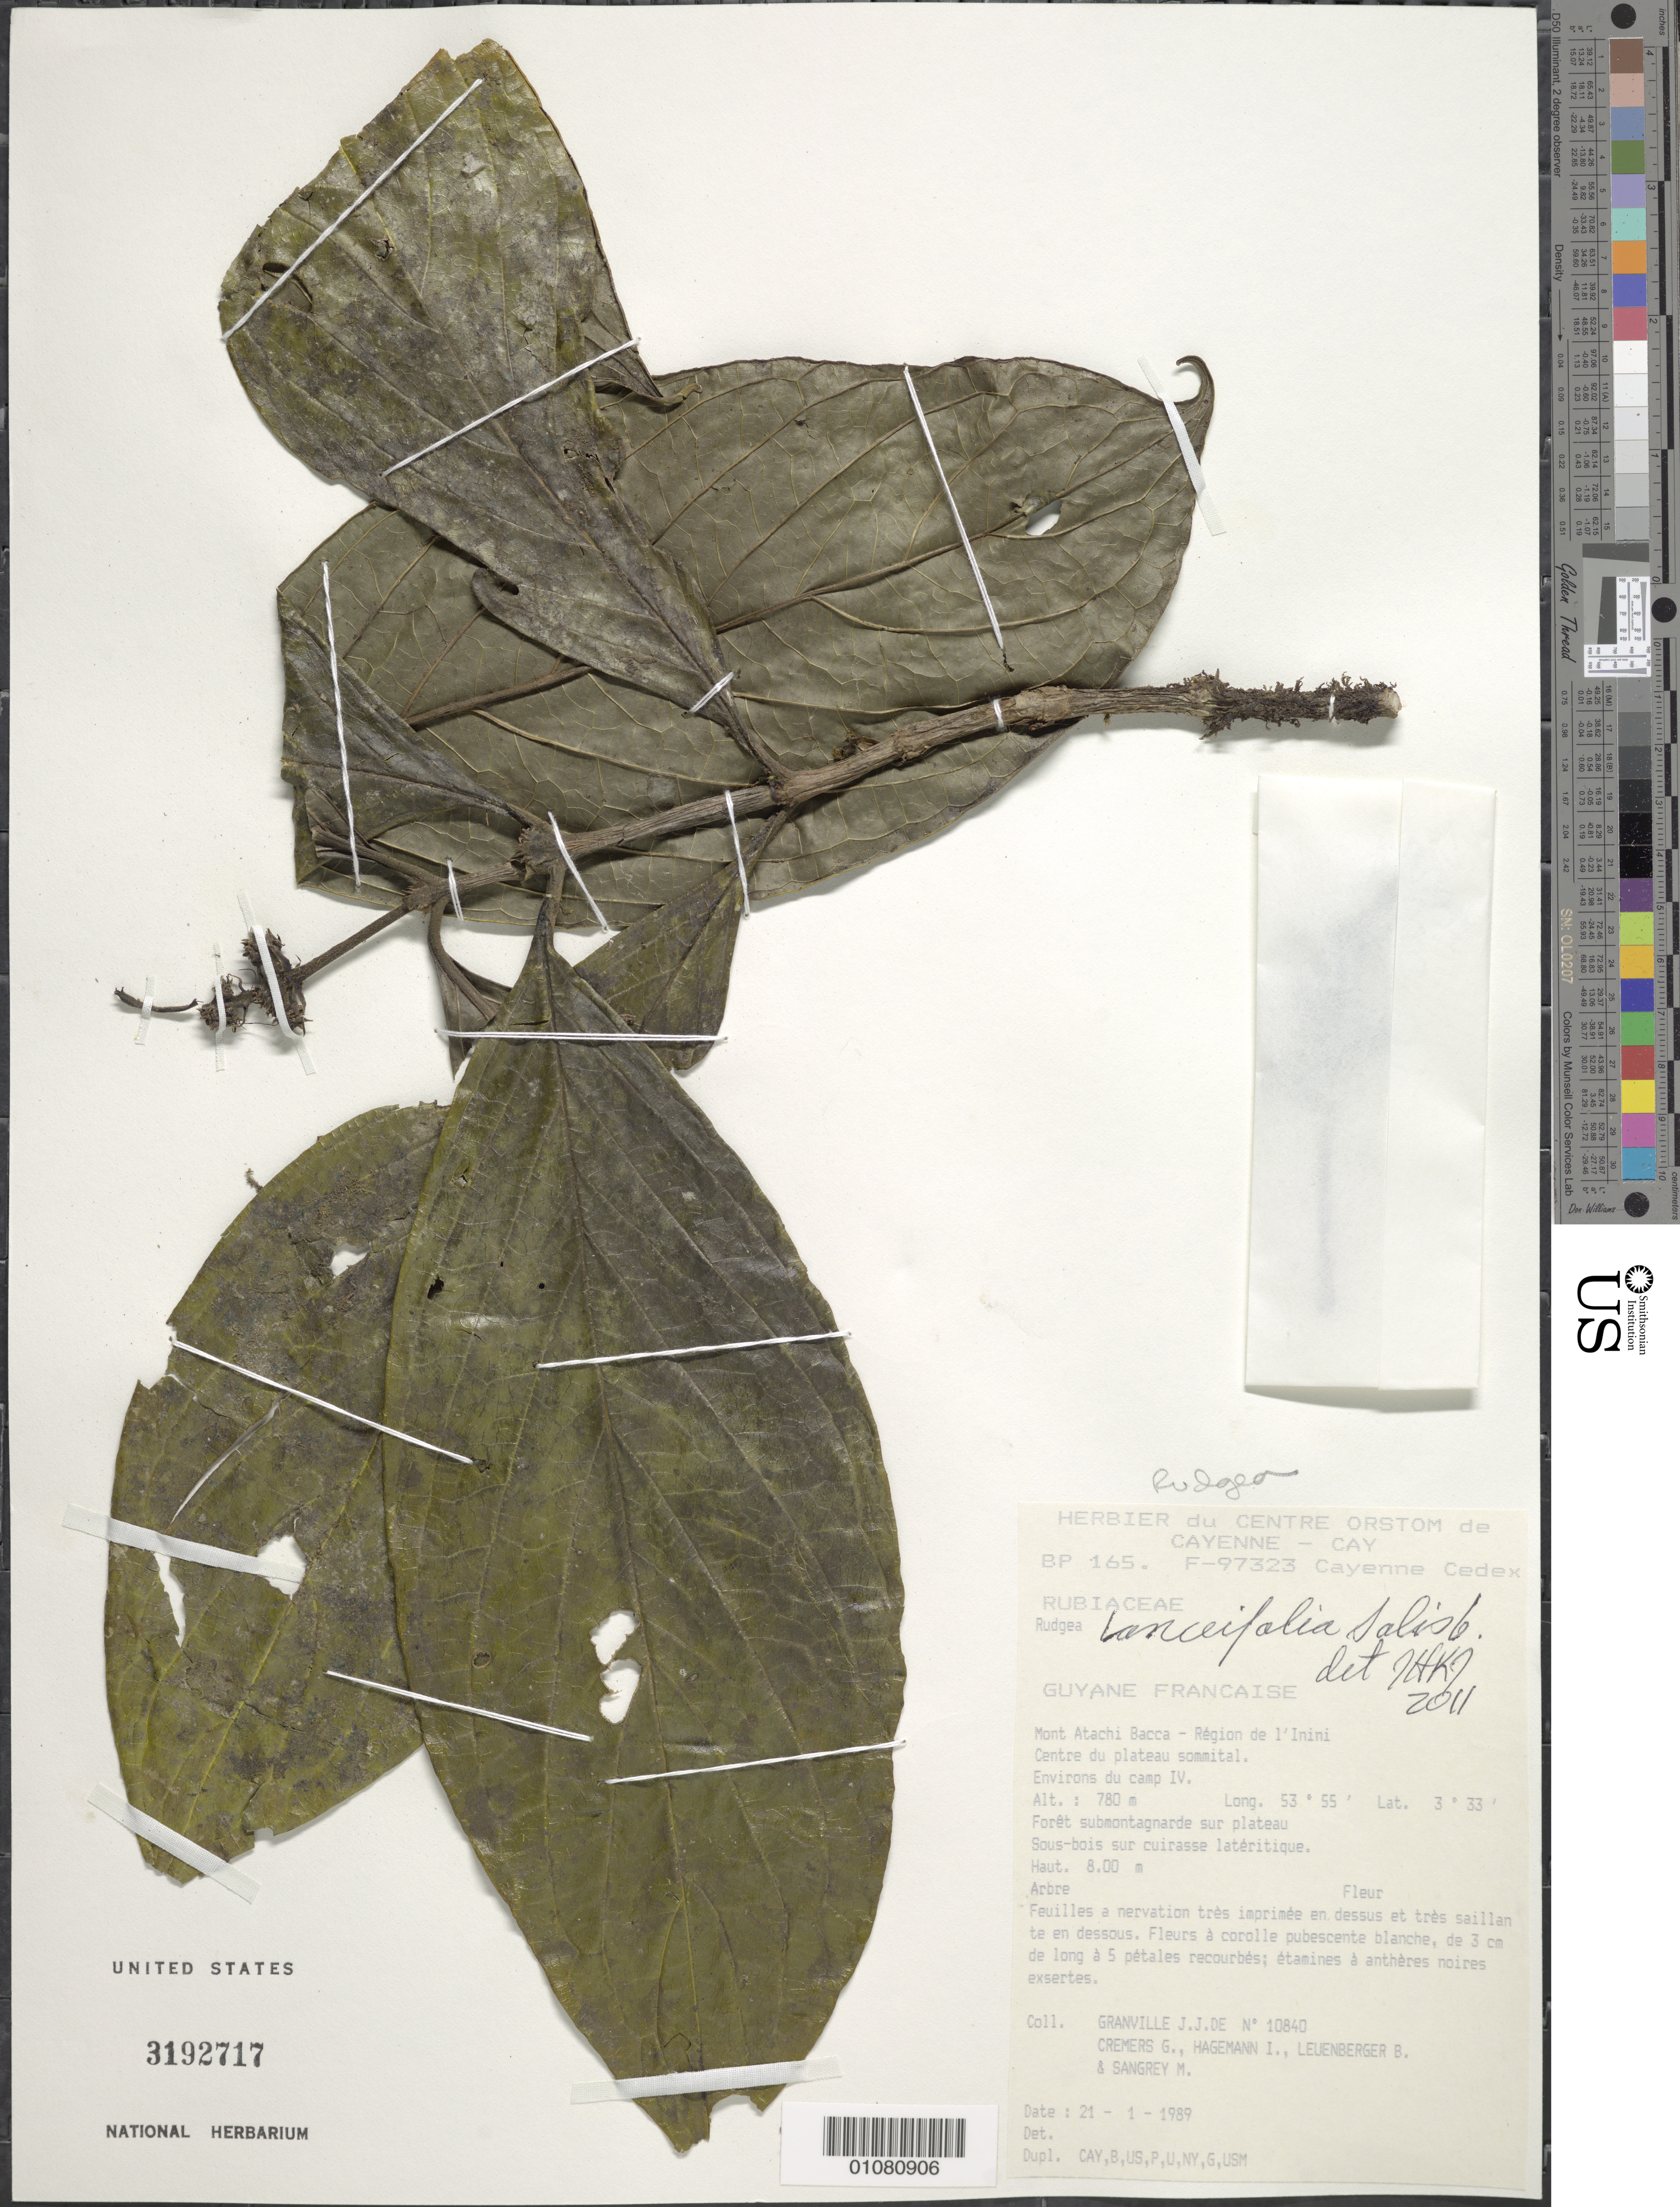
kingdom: Plantae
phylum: Tracheophyta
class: Magnoliopsida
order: Gentianales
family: Rubiaceae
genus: Rudgea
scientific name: Rudgea lanceifolia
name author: Salisb.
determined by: Kirkbride, J. H.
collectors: J.-J. de Granville, G. Cremers, J. Hagemann, B. E. Leuenberger & M. S. Sangrey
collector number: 10840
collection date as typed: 21-Jan-89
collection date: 1989-01-21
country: French Guiana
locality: Mont Atachi Bacca, région de l'Inini. Centre du plateau sommital. Environs du camp IV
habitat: Forêt submontagnarde sur plateau. Sous-bois sur cuirasse lateritique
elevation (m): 780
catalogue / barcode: US 3192717